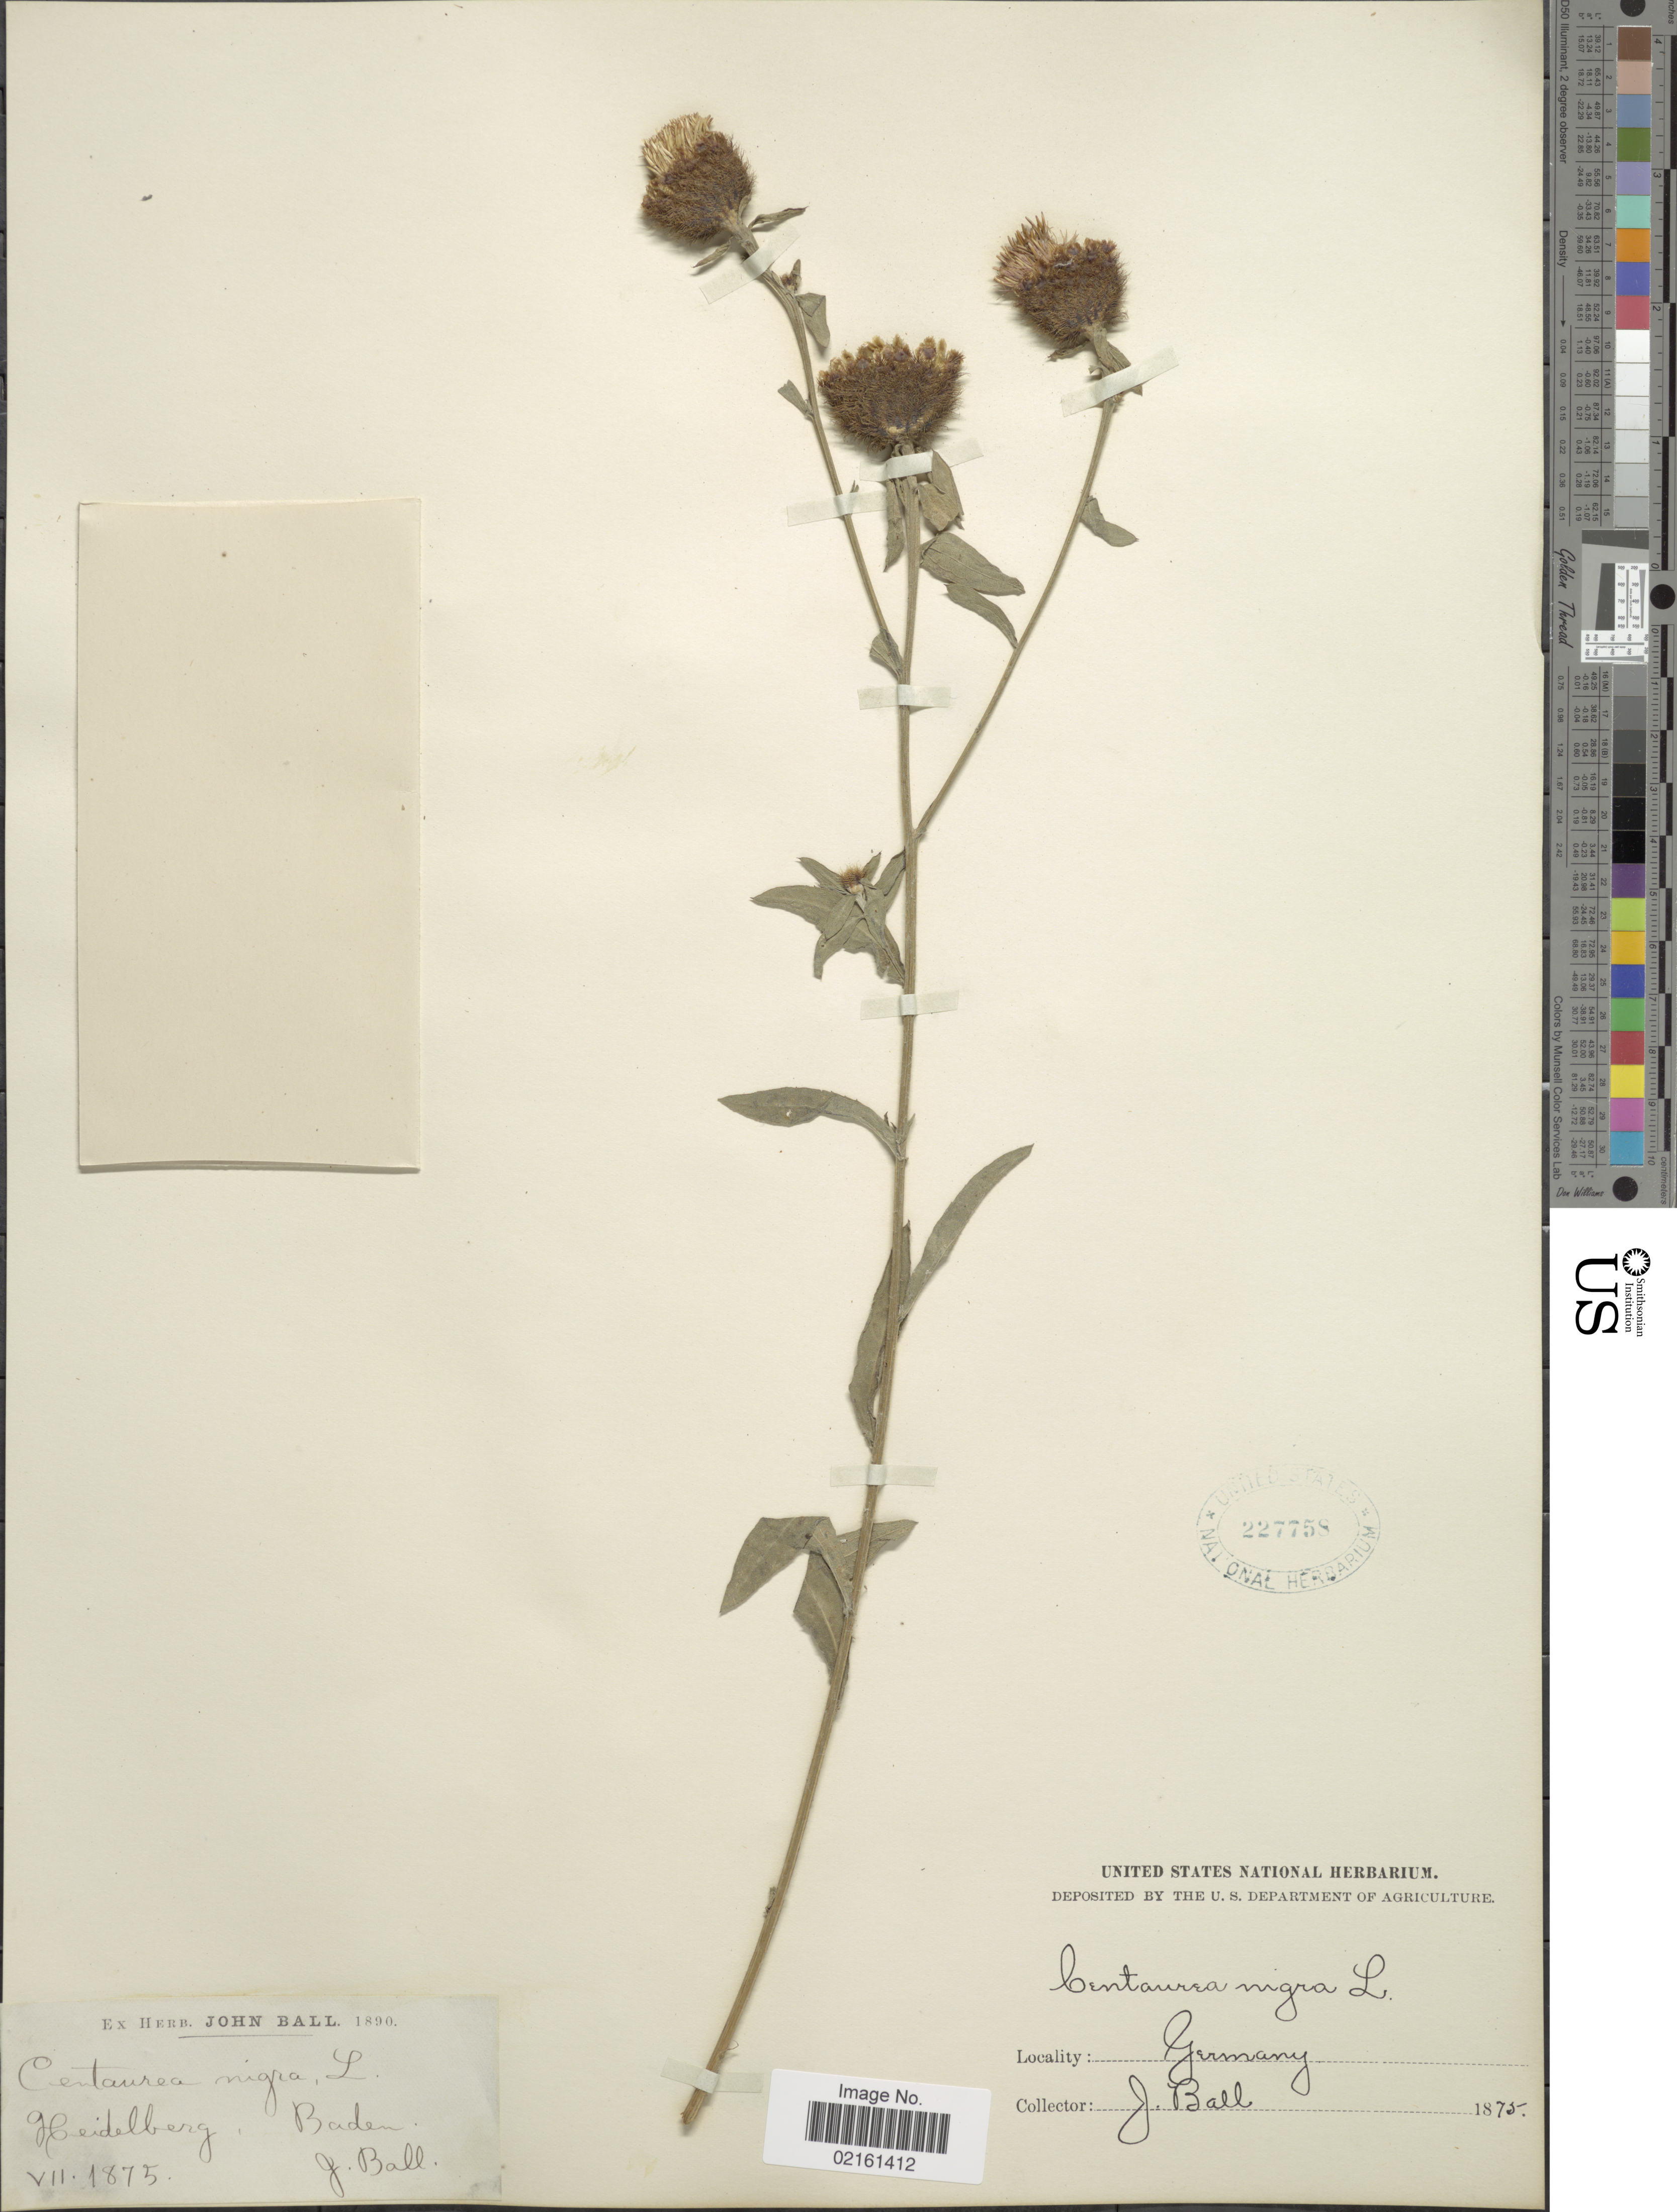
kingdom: Plantae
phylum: Tracheophyta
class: Magnoliopsida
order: Asterales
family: Asteraceae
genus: Centaurea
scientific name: Centaurea nigra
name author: L.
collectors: J. Ball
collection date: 1875-07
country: Germany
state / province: Baden-württemberg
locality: Heidelberg, Baden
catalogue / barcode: US 227758